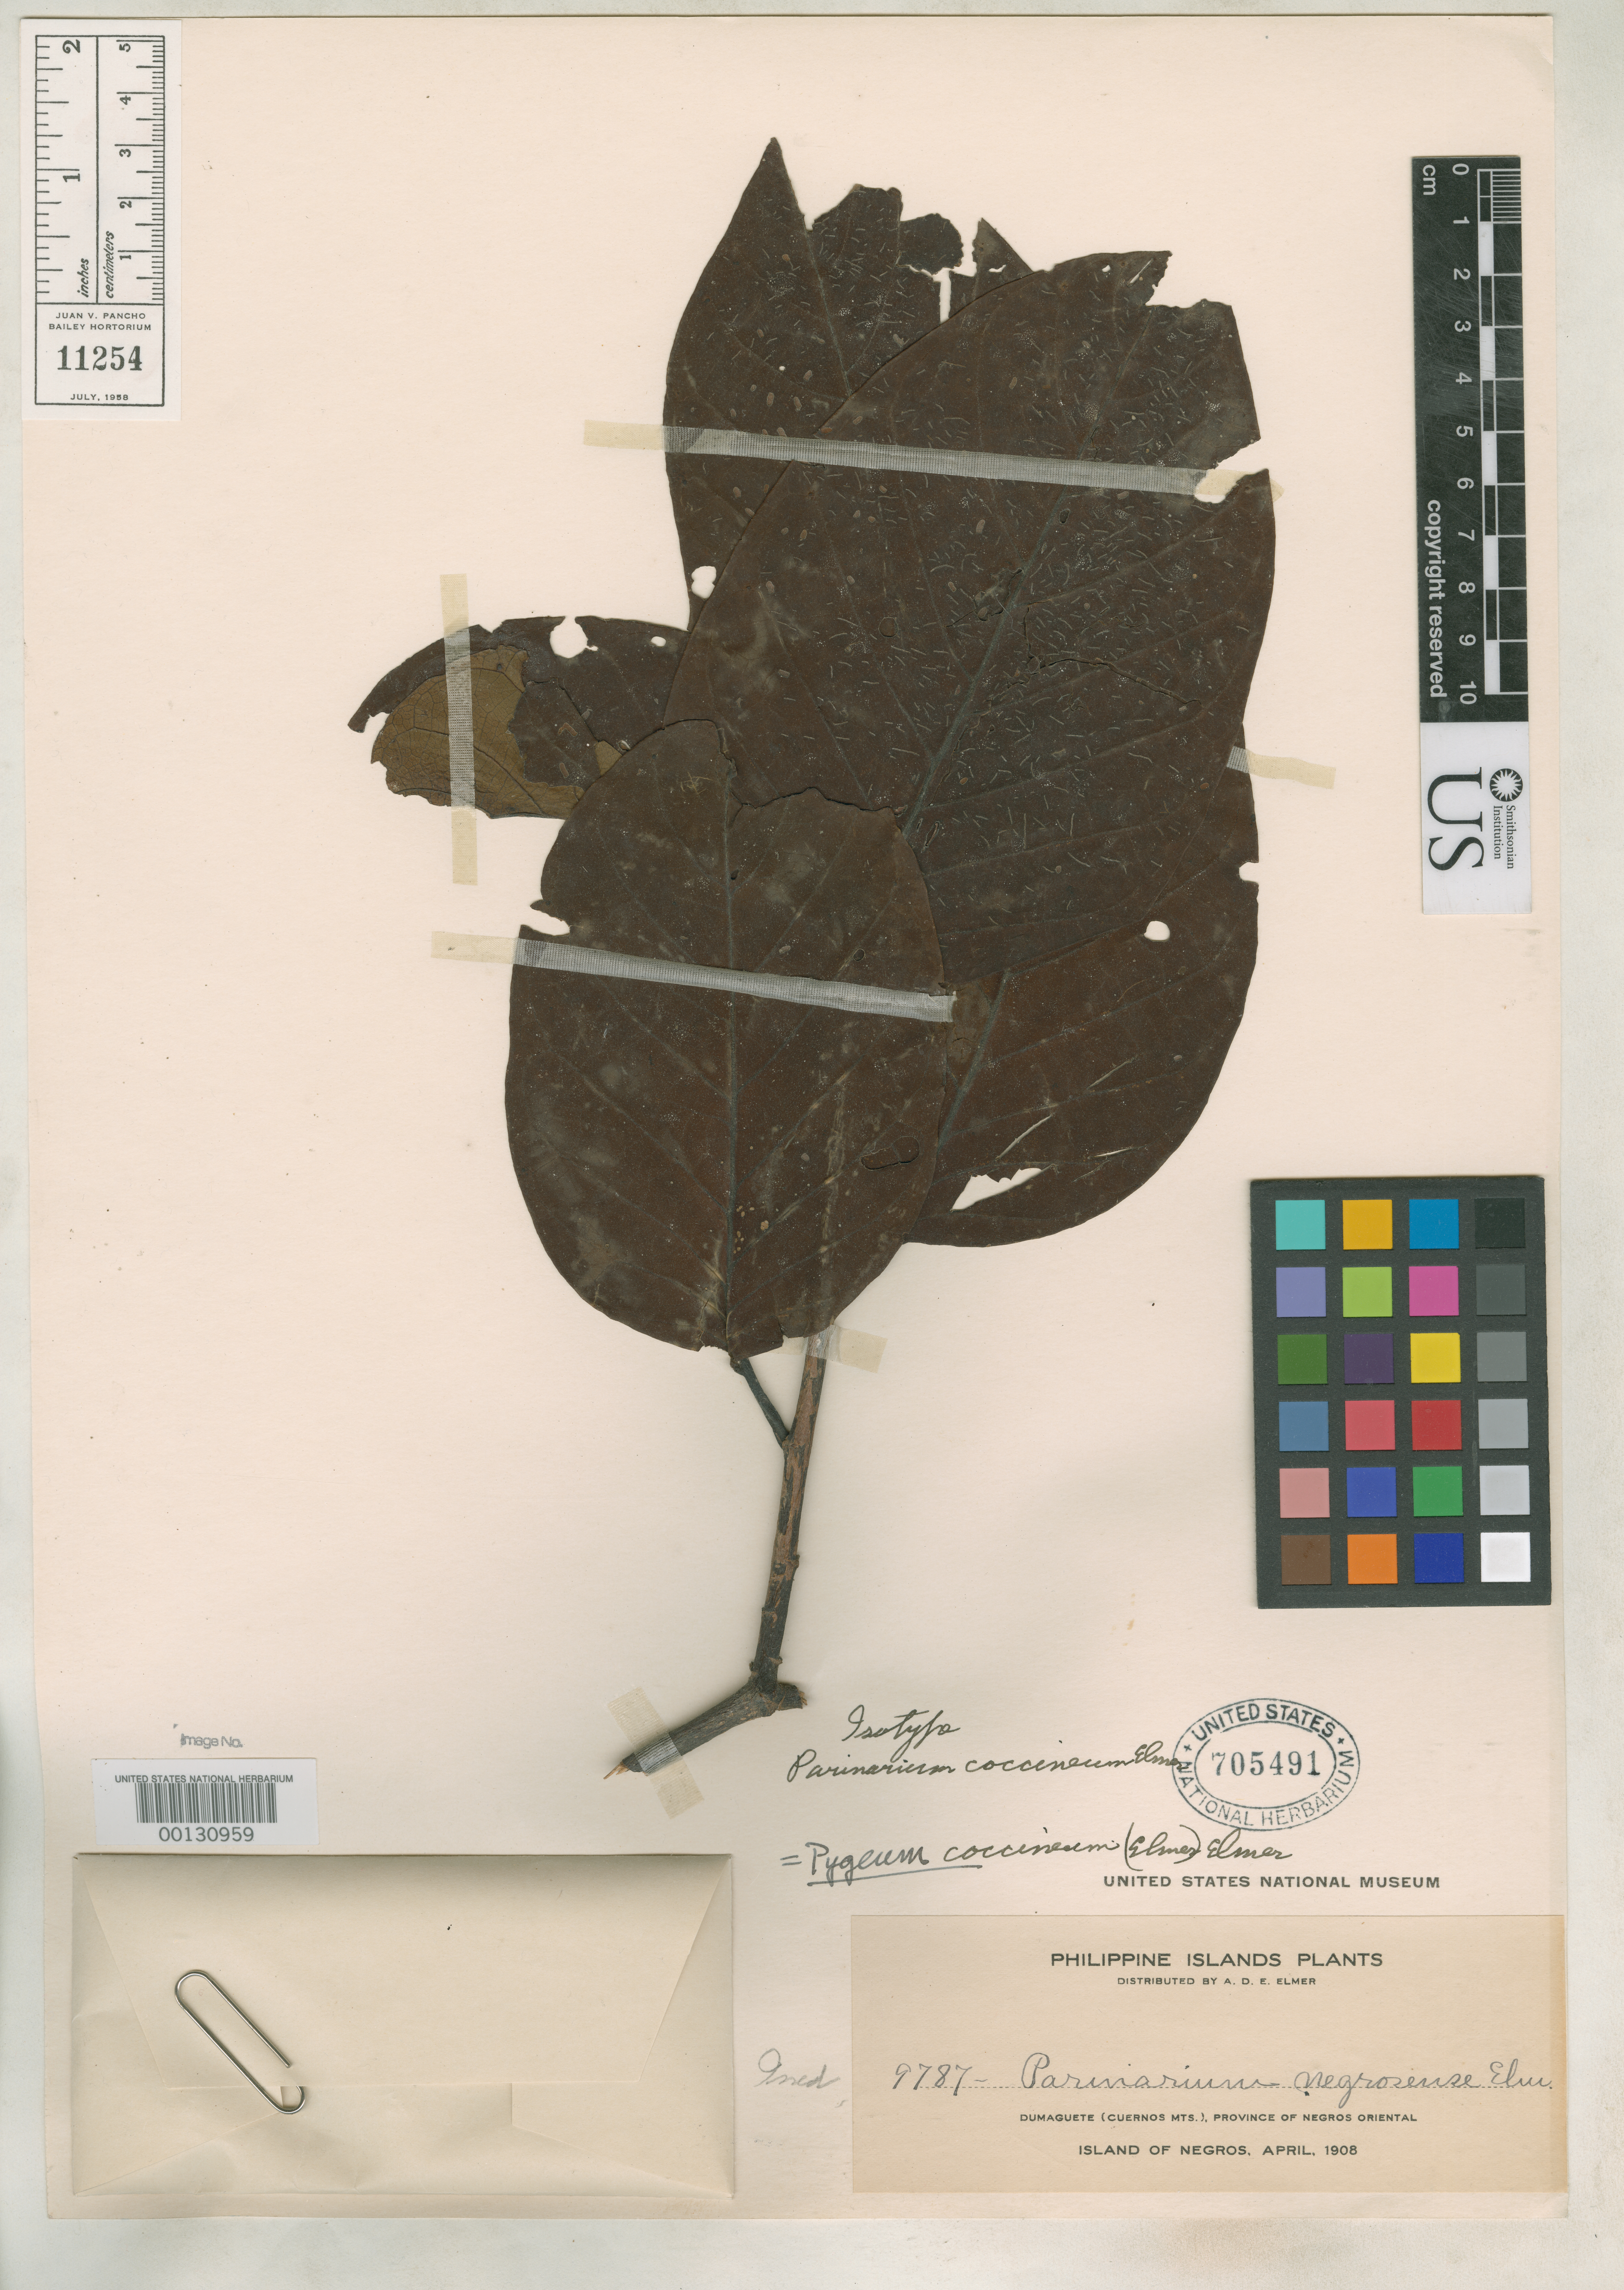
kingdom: Plantae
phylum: Tracheophyta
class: Magnoliopsida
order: Malpighiales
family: Chrysobalanaceae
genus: Parinari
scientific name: Parinari coccinea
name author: Elmer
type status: Isotype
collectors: A. D. E. Elmer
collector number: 9787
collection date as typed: Apr 1908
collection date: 1908-04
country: Philippines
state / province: Central Visayas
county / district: Negros Oriental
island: Negros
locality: Dumaguete, Cuernos Mts.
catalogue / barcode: US 705491